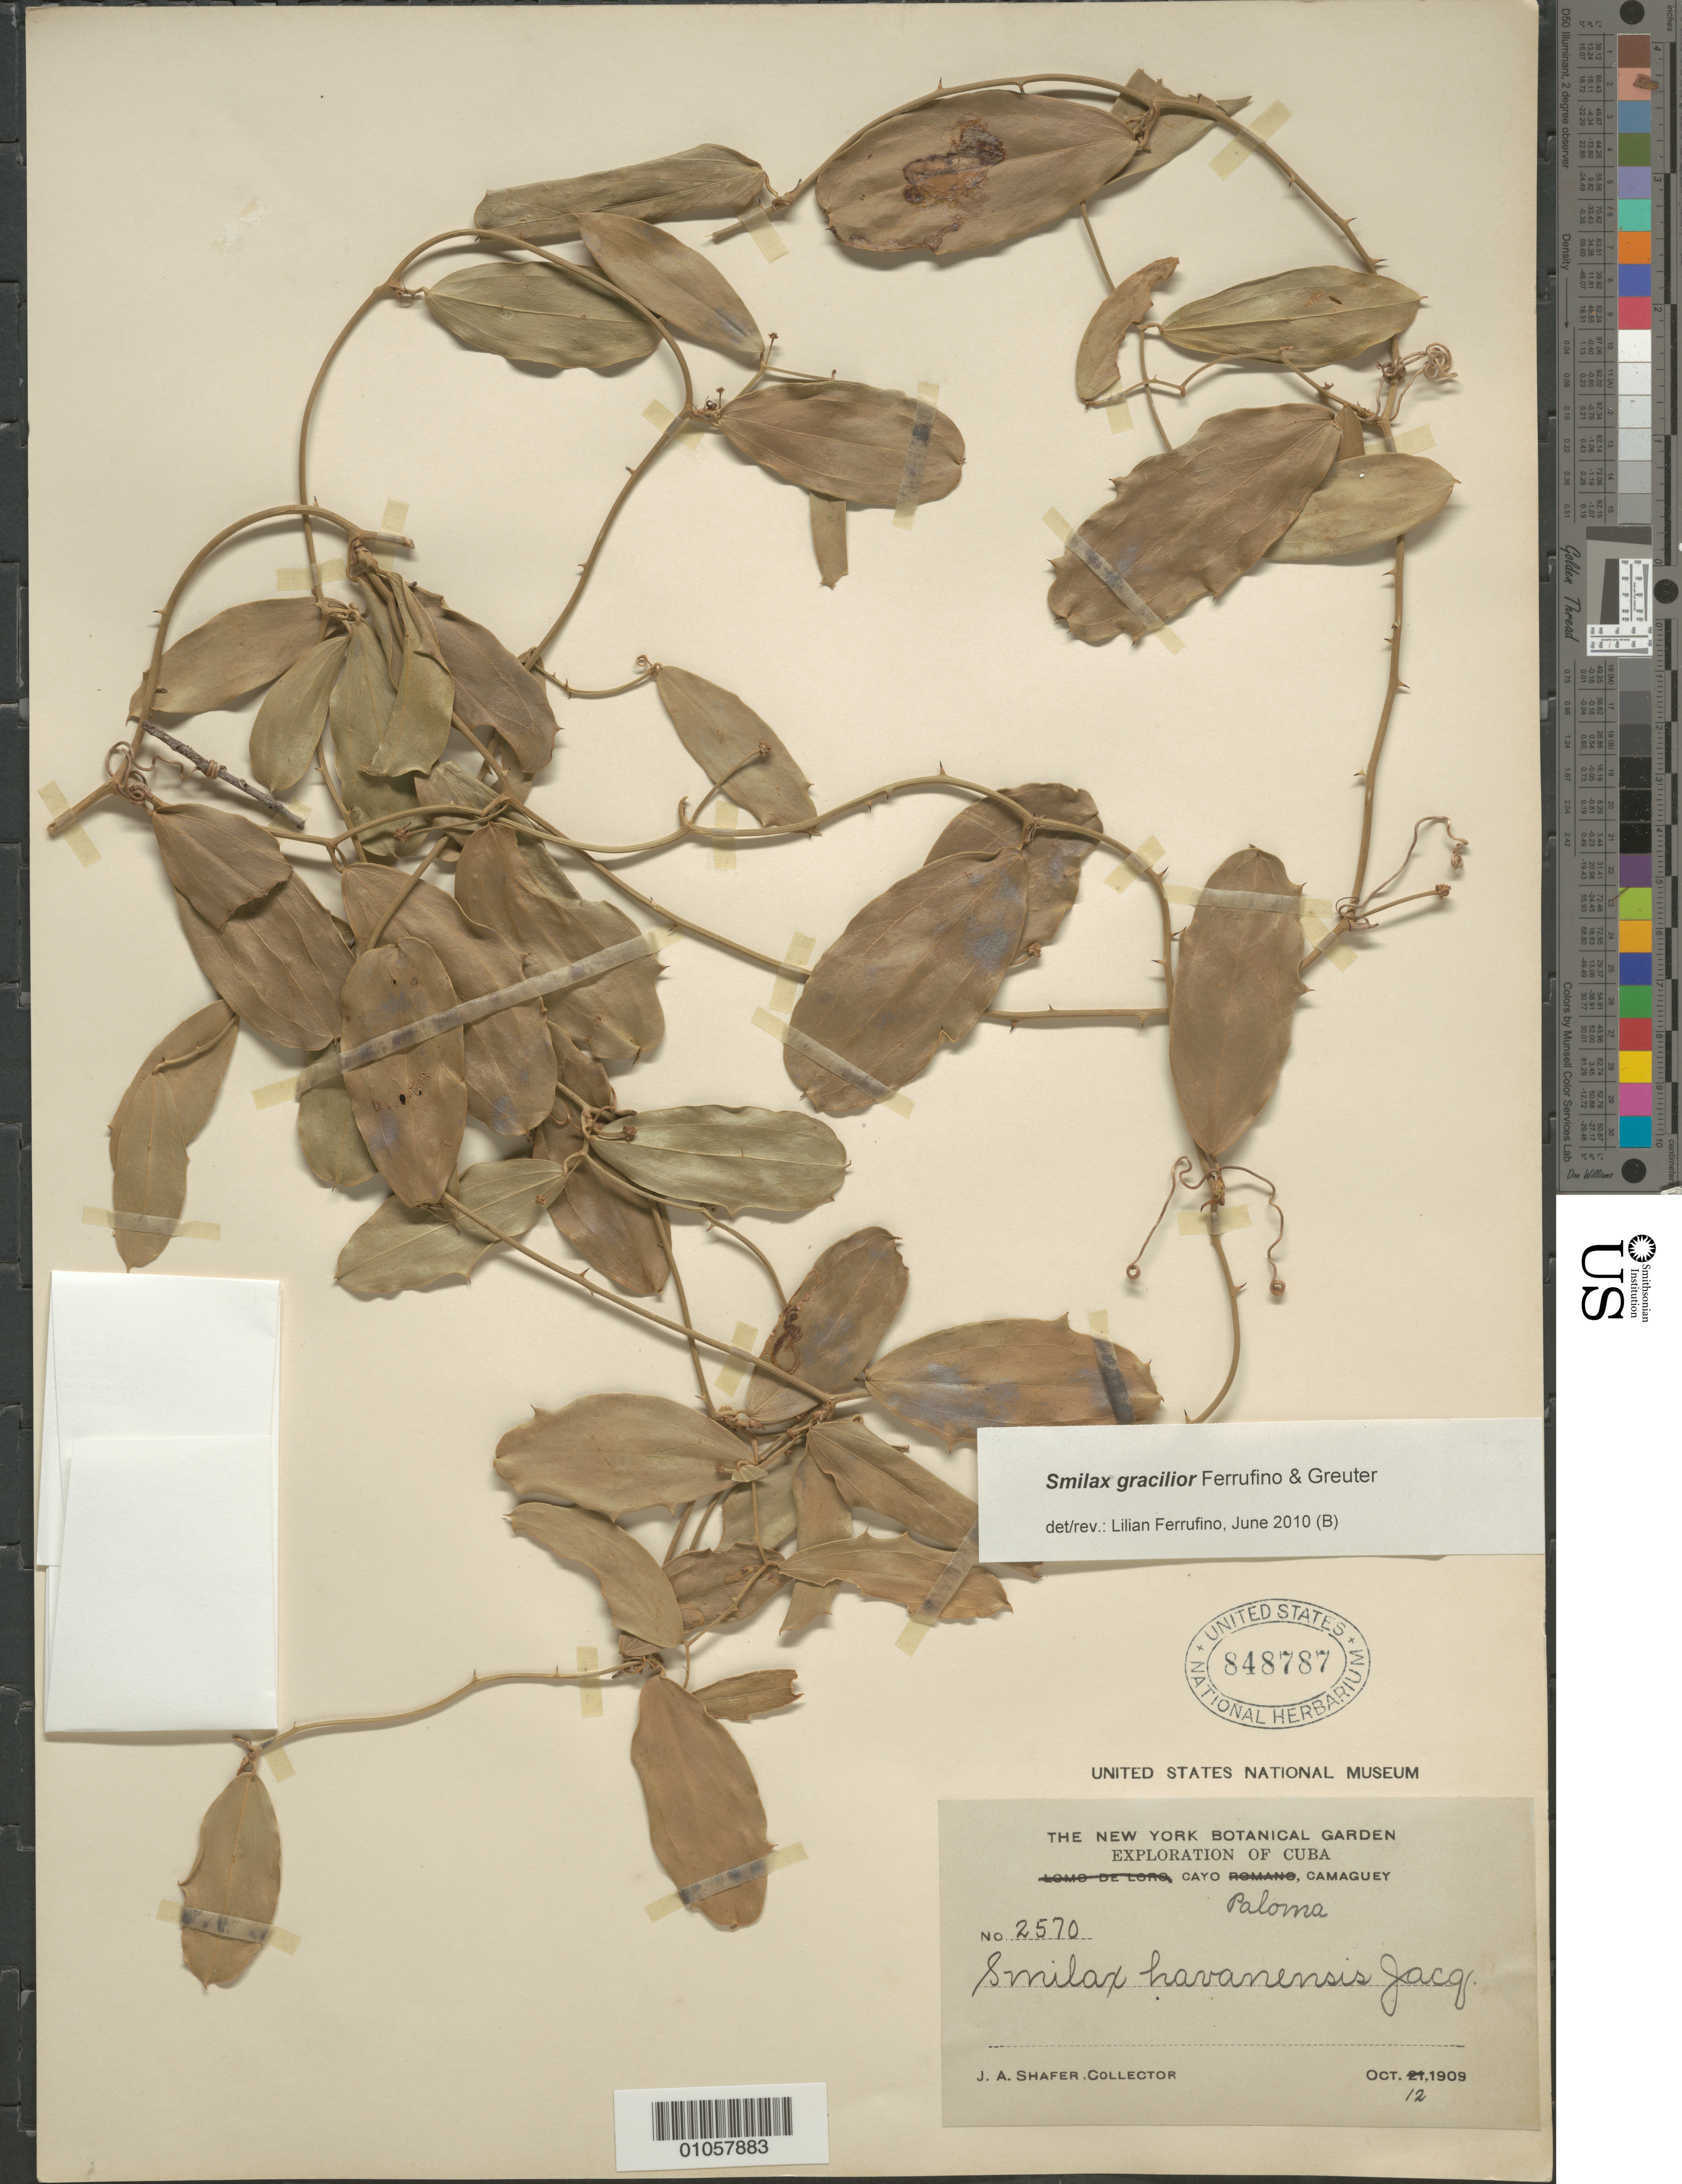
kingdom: Plantae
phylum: Tracheophyta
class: Liliopsida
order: Liliales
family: Smilacaceae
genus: Smilax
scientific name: Smilax gracilior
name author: Ferrufino & Greuter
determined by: Ferrufino, L., (USJ), Herbario Universidad de Costa Rica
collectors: J. A. Shafer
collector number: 2570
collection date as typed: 12 Oct 1909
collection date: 1909-10-12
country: Cuba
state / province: Camaguey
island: Cuba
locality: Cayo Paloma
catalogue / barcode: US 848787